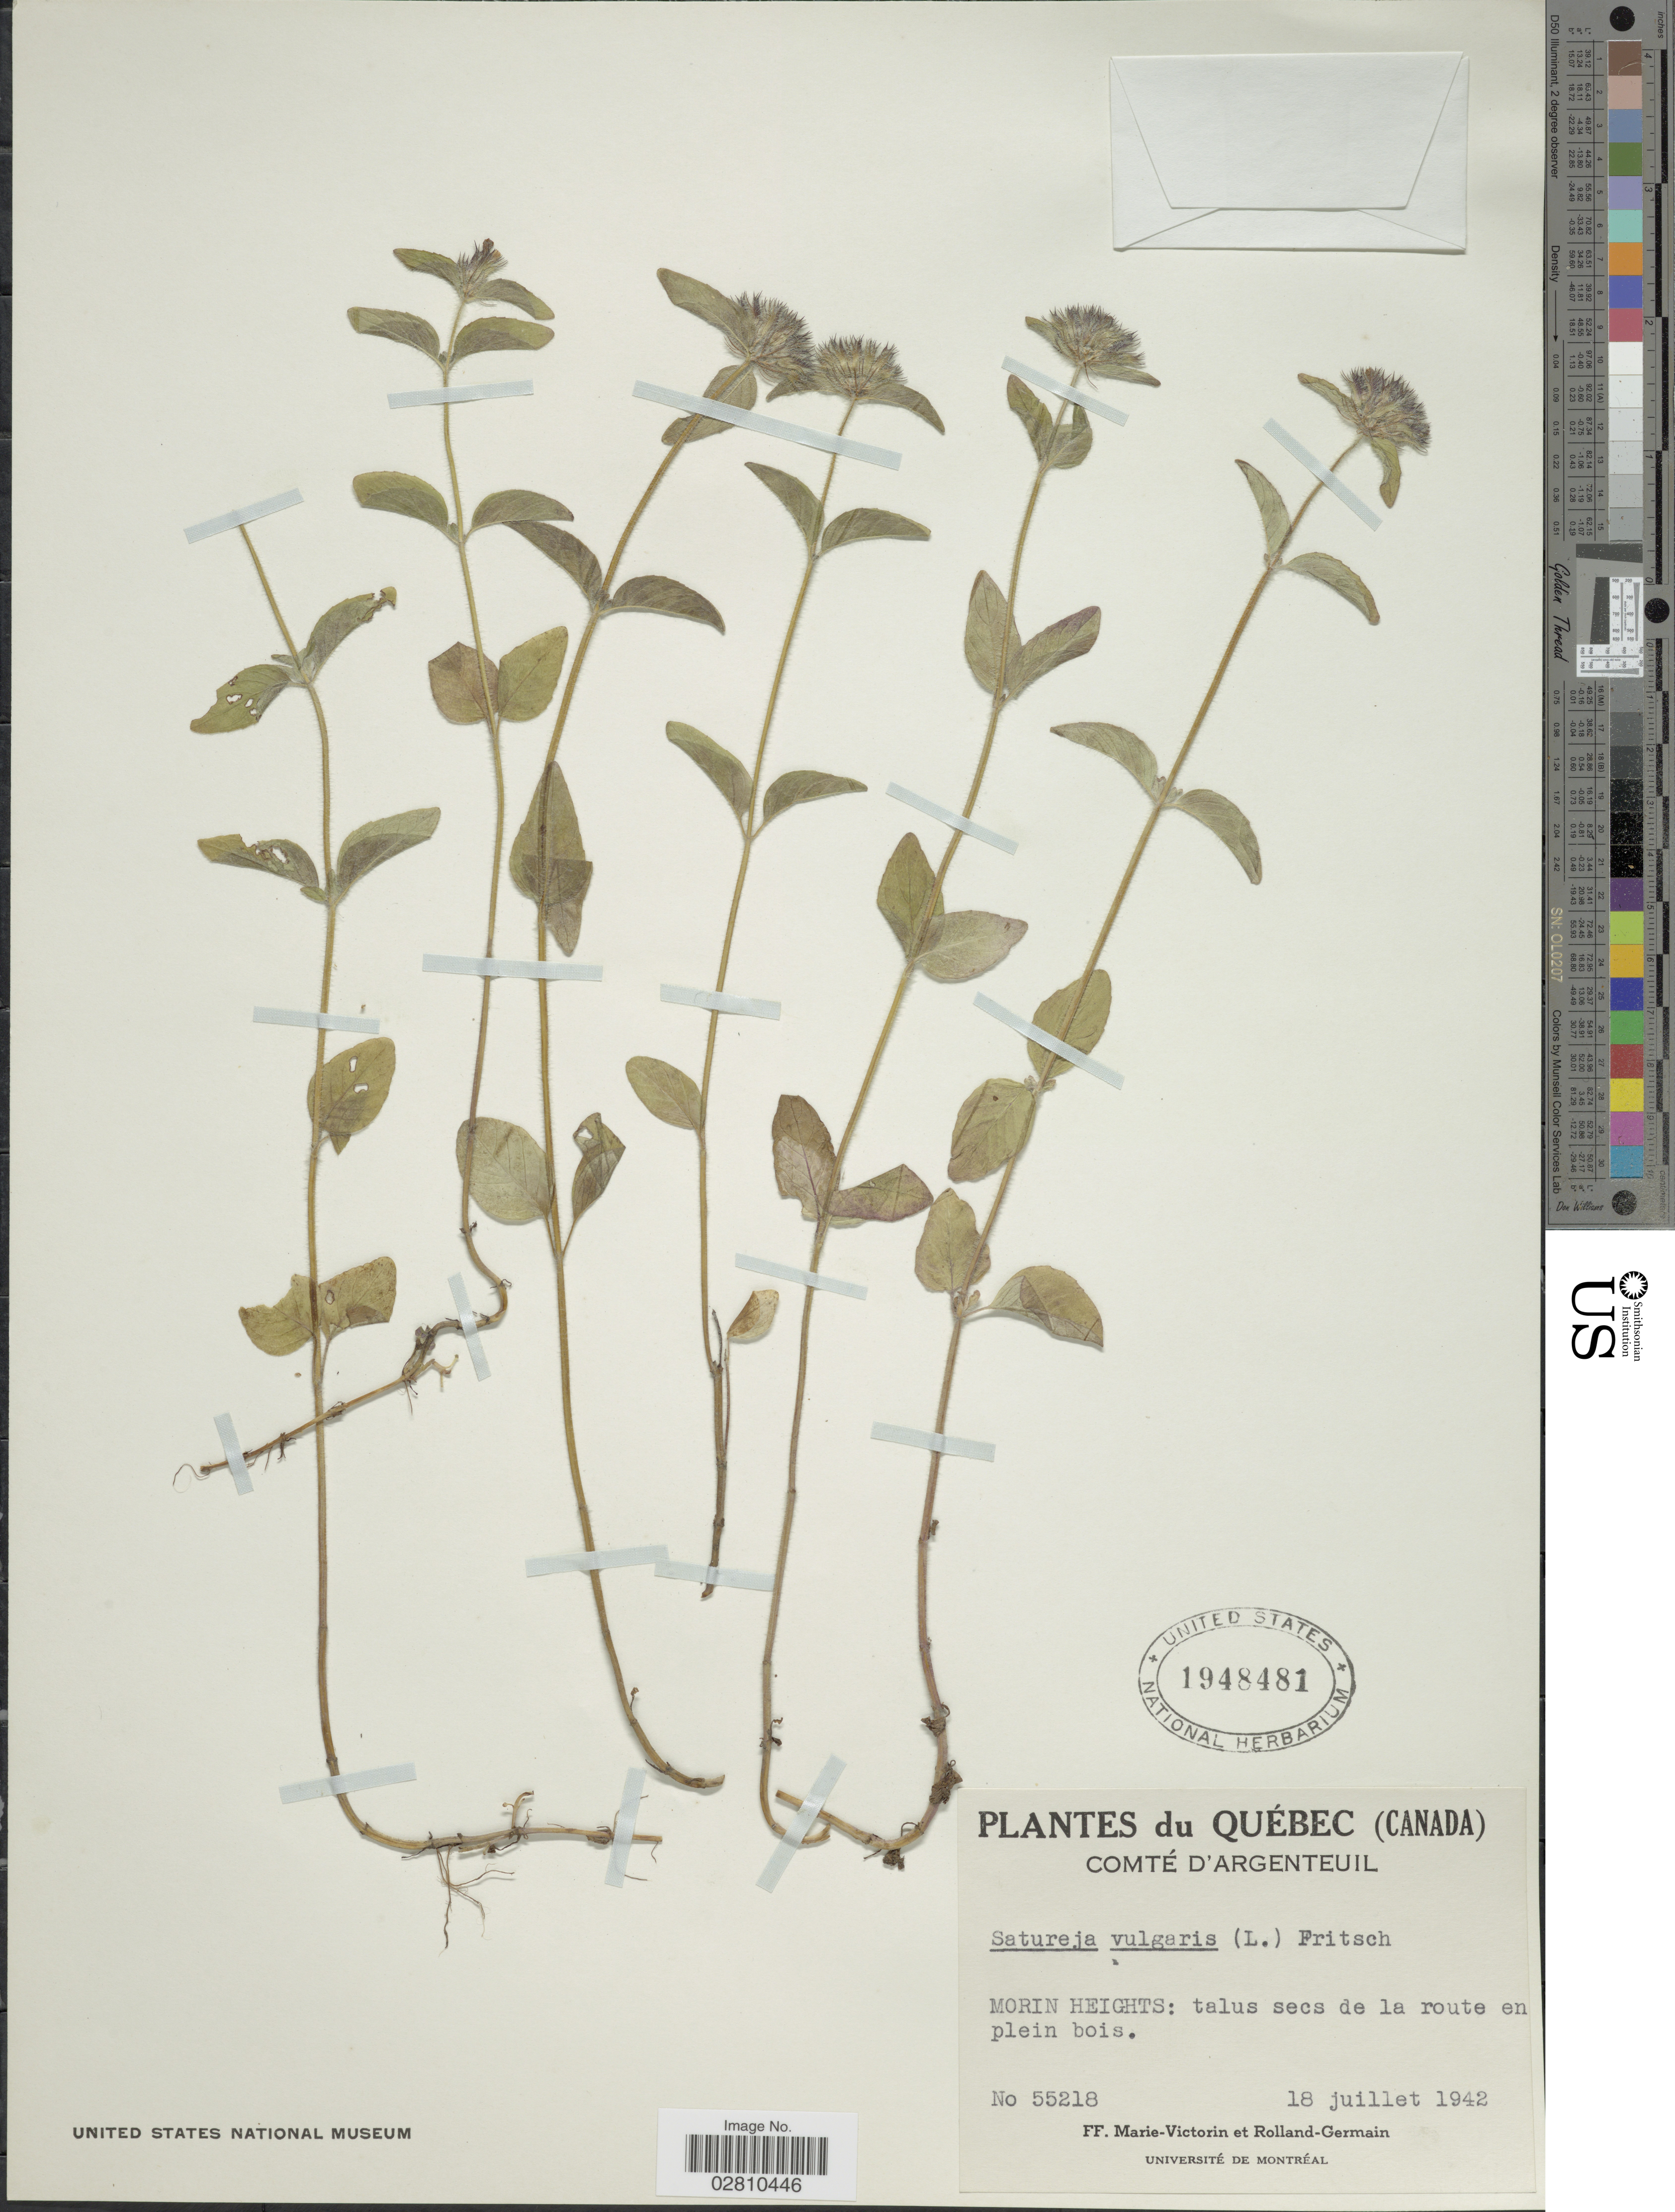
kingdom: Plantae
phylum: Tracheophyta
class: Magnoliopsida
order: Lamiales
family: Lamiaceae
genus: Clinopodium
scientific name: Clinopodium vulgare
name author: L.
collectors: F. Marie-Victorin & Rolland-Germain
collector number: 55218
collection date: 1942-07-18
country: Canada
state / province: Quebec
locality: Comté D'Argenteuil. Morin Heights: talus secs de la route en plein bois.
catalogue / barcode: US 1948481